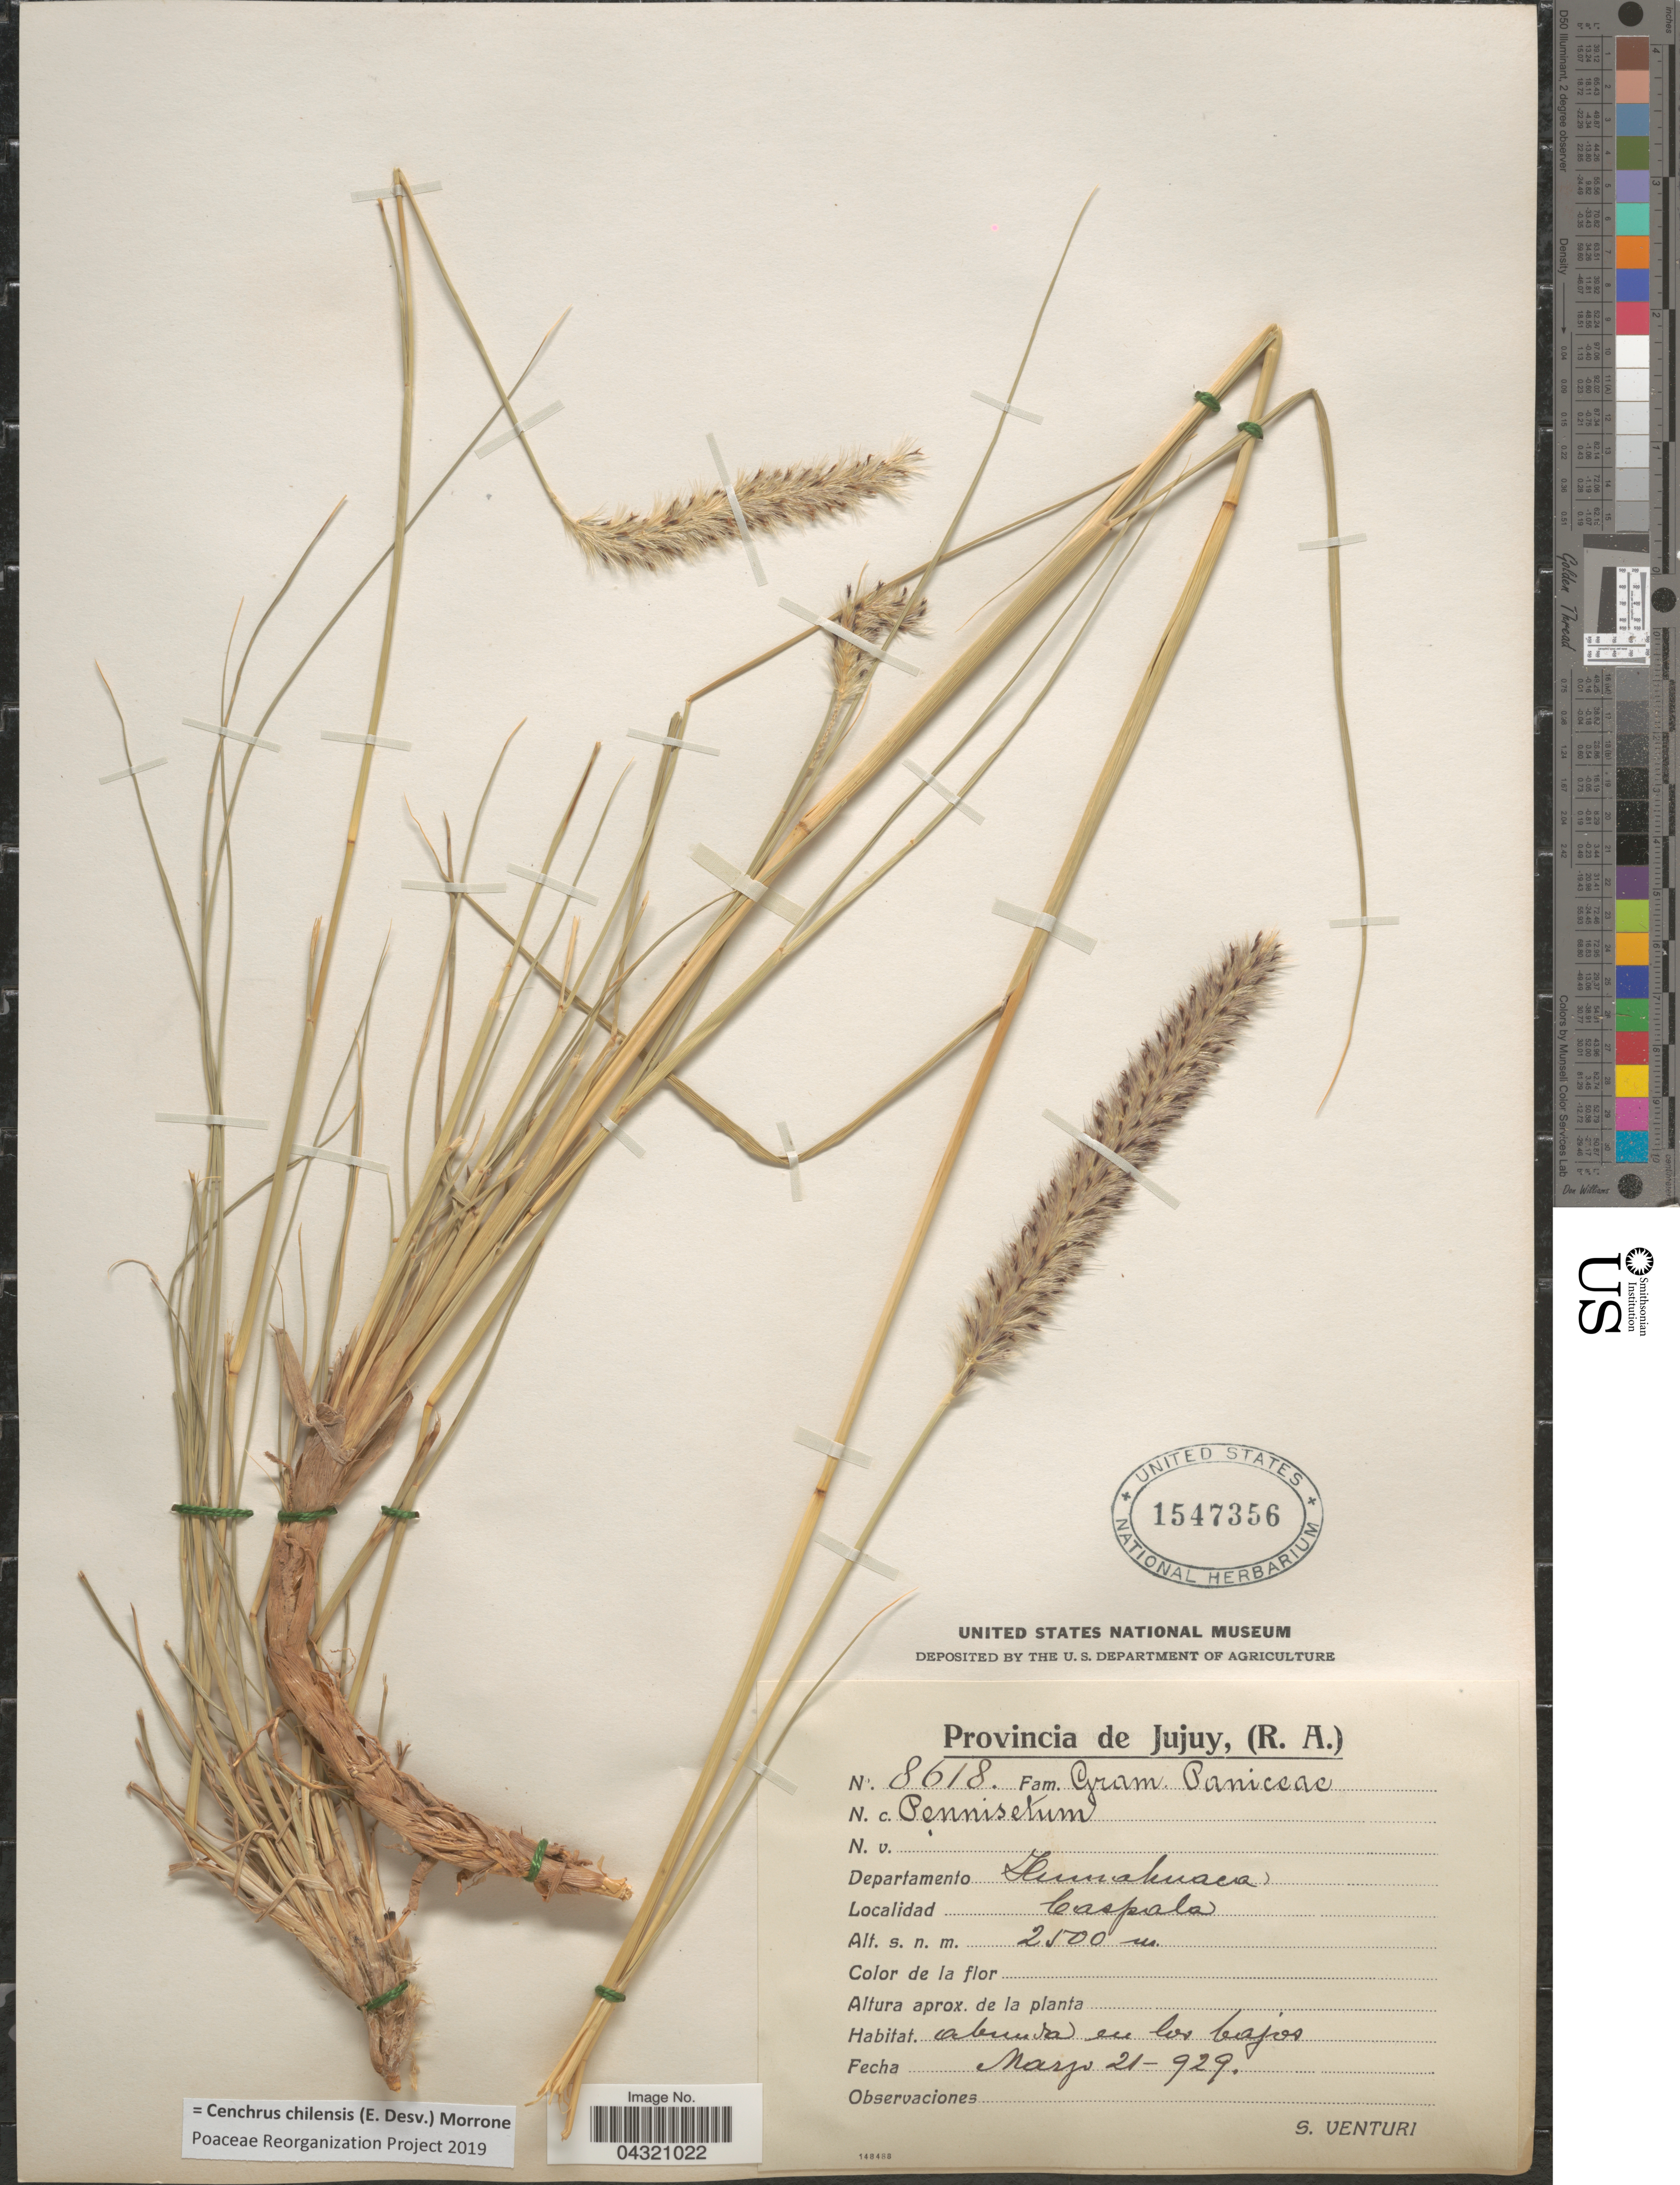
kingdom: Plantae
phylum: Tracheophyta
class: Liliopsida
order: Poales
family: Poaceae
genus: Cenchrus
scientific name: Cenchrus chilensis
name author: (É. Desv.) Morrone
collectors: S. Venturi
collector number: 8618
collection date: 1929-03-21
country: Argentina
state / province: Jujuy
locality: Departamento Humahuaca. Caspala.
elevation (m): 2500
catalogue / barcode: US 1547356